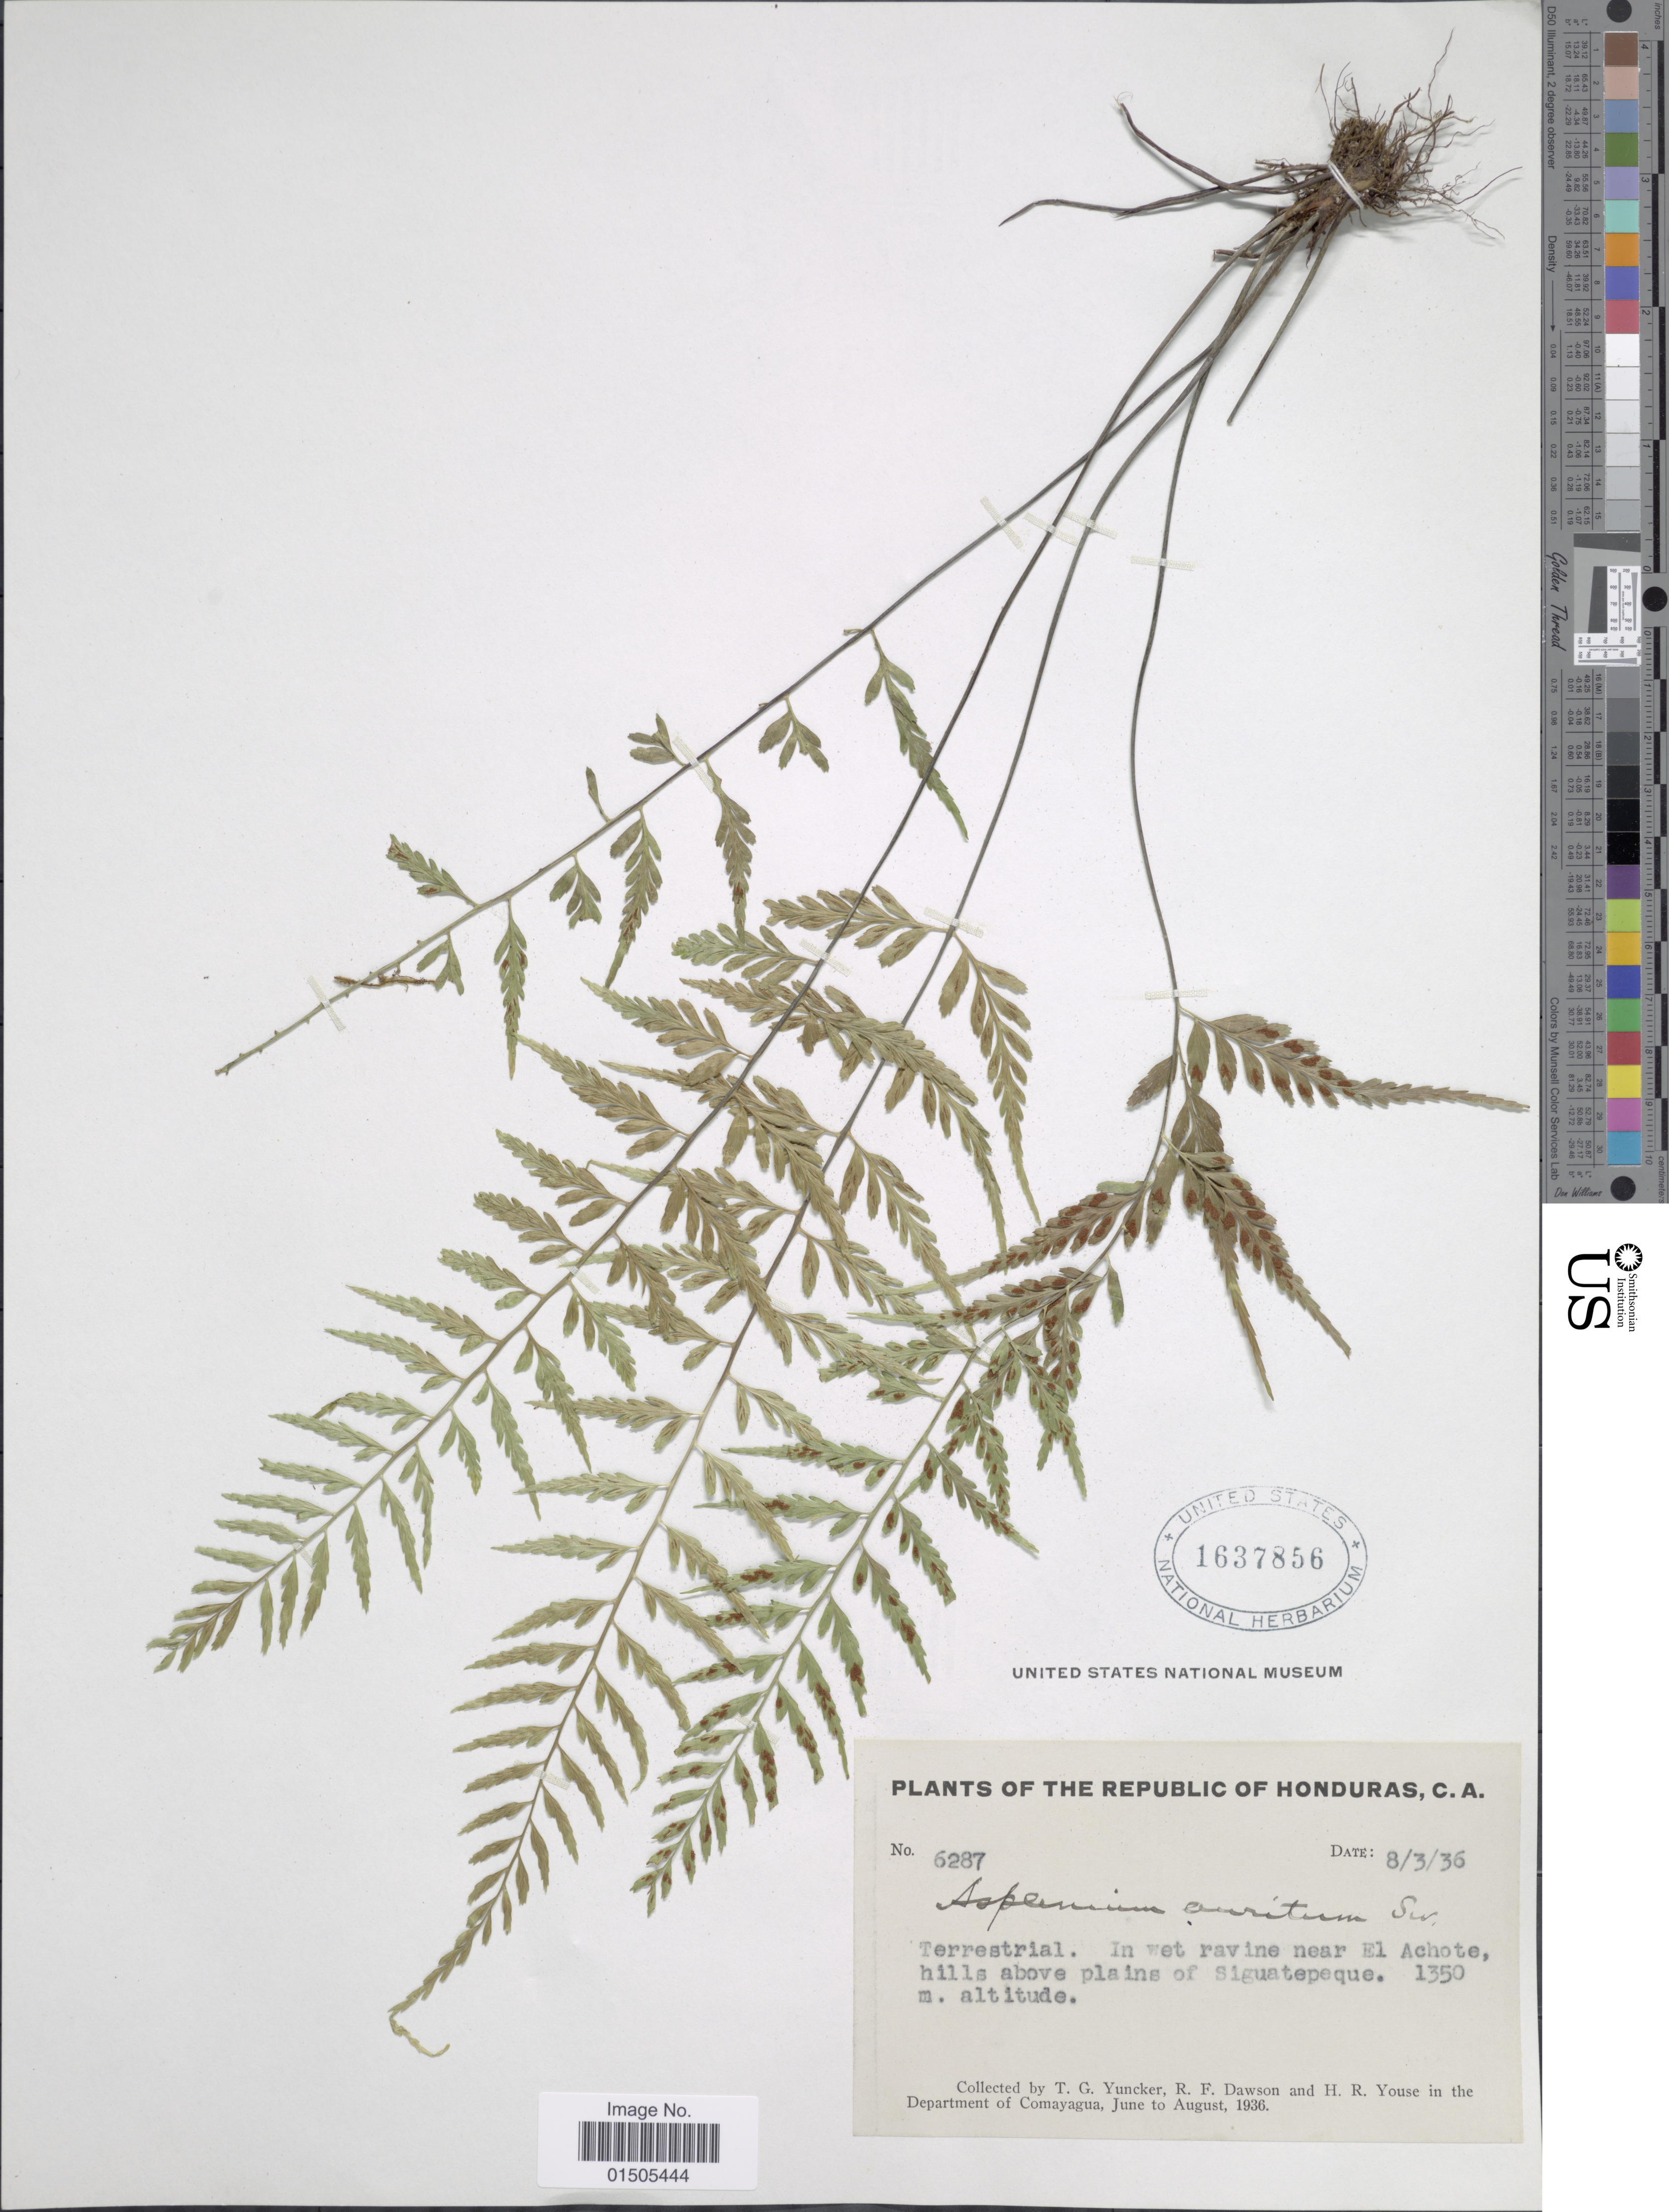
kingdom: Plantae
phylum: Tracheophyta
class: Polypodiopsida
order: Polypodiales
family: Aspleniaceae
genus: Asplenium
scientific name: Asplenium auritum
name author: Sw.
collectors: T. G. Yuncker, R. F. Dawson & H. Youse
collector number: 6287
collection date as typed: Transcribed d/m/y: 8/3/36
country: Honduras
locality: In wet ravine near El Achote, hills above plains of Siguatepeque.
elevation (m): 1350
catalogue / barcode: US 1637856